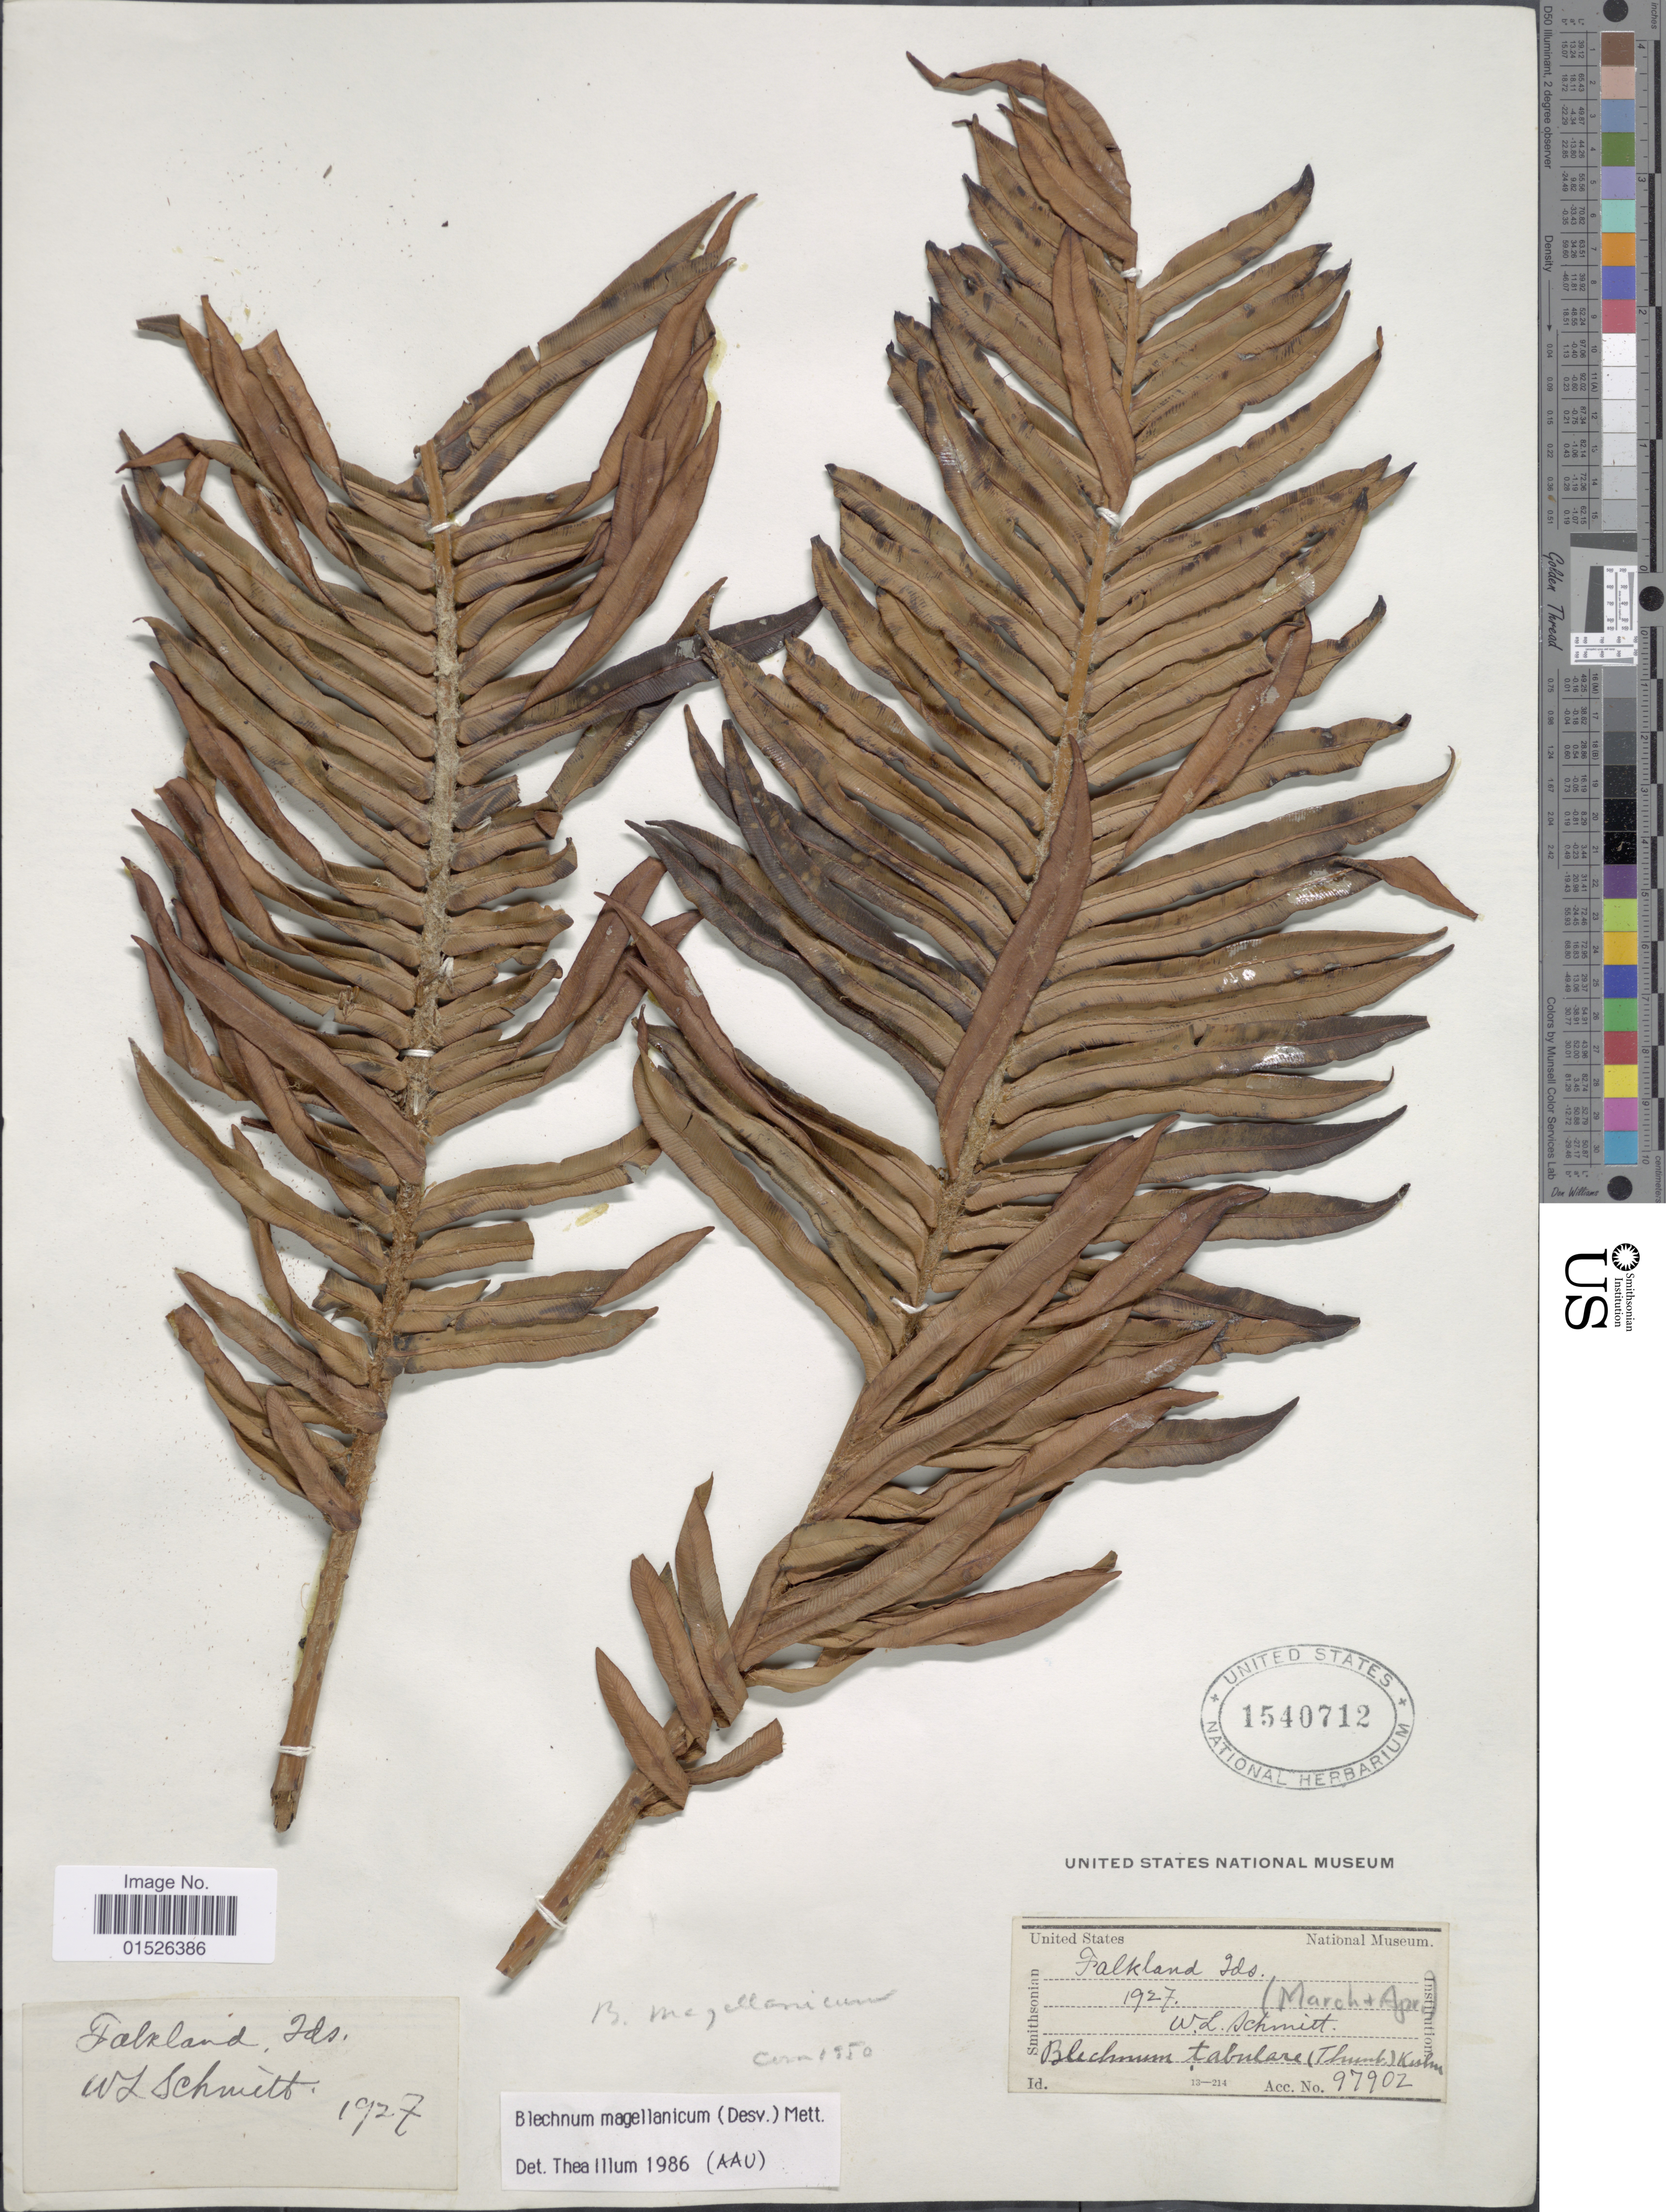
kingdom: Plantae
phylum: Tracheophyta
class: Polypodiopsida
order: Polypodiales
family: Blechnaceae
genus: Blechnum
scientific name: Blechnum magellanicum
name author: Mett.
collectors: W. L. Schmitt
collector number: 97902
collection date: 1927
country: Falkland Islands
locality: Falkland Ids.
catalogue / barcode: US 1540712